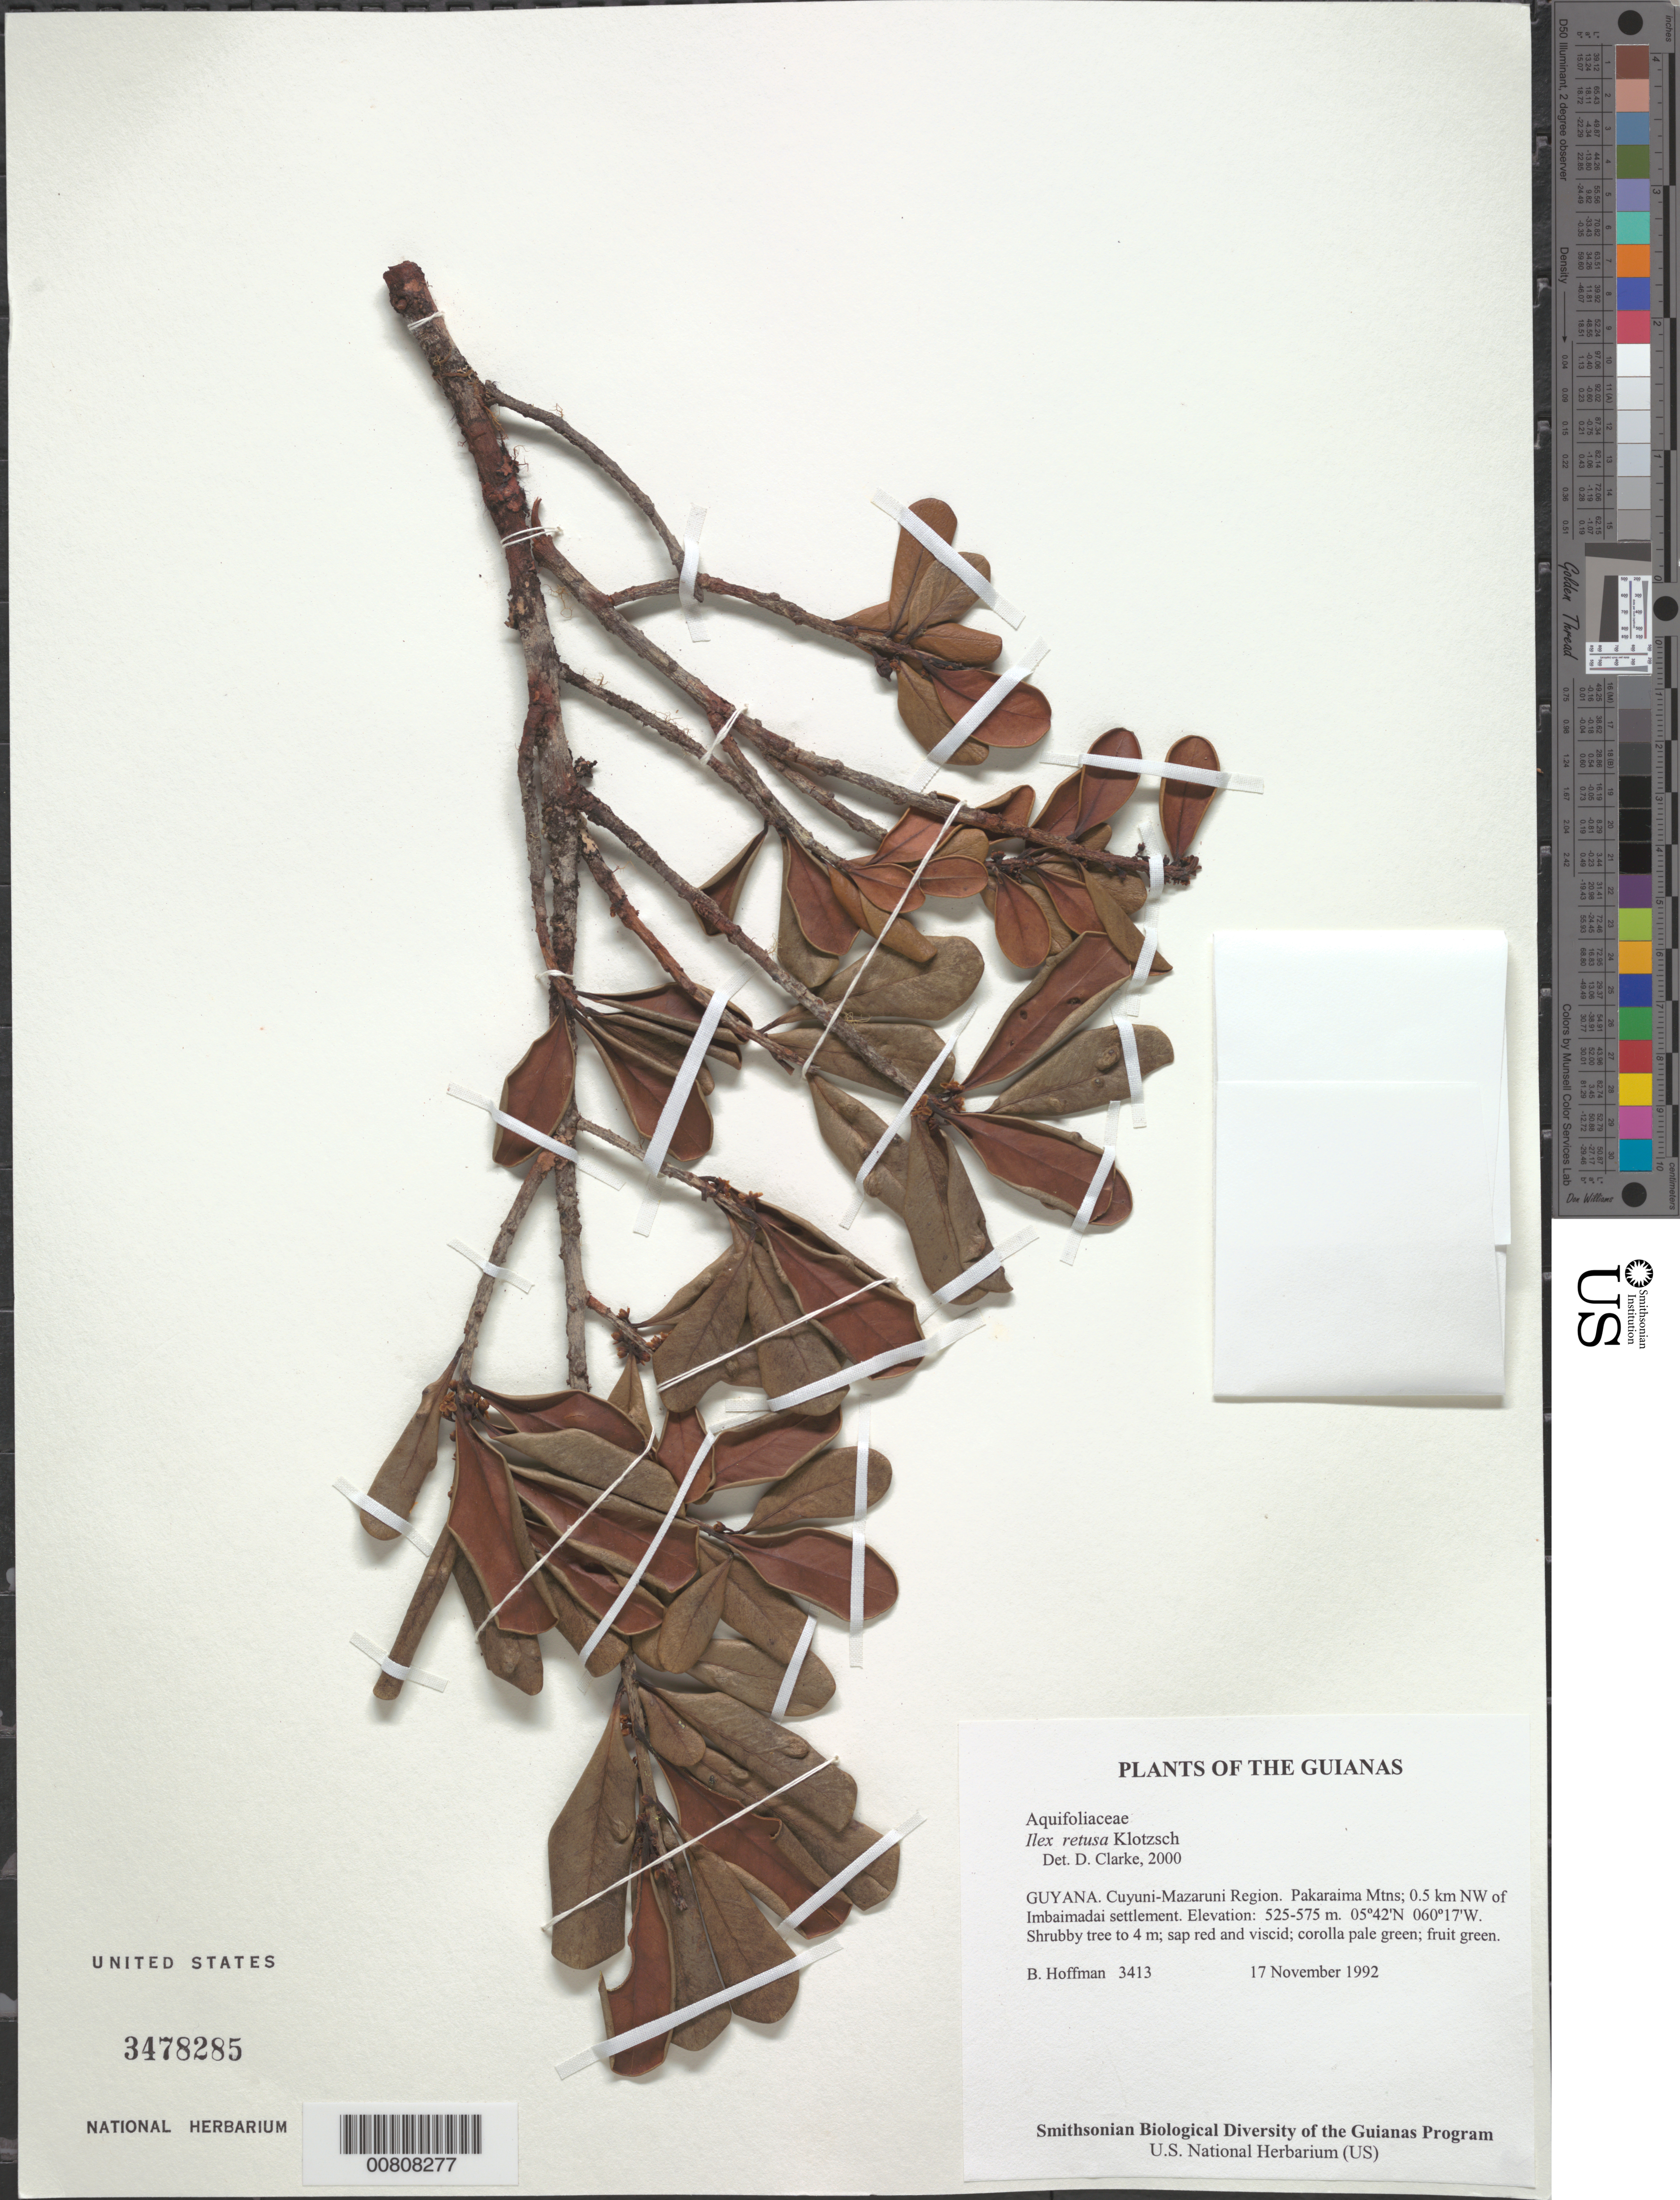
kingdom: Plantae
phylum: Tracheophyta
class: Magnoliopsida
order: Aquifoliales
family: Aquifoliaceae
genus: Ilex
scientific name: Ilex retusa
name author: Klotzsch ex Reissek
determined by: Clarke, H. D., University of North Carolina (Asheville)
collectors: B. Hoffman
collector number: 3413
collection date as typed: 17 November 1992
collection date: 1992-11-17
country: Guyana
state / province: Cuyuni-Mazaruni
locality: Pakaraima Mountains; 0.5 km NW of Imbaimadai settlement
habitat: Sandstone sheetrock with scrub forest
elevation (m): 525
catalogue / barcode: US 3478285